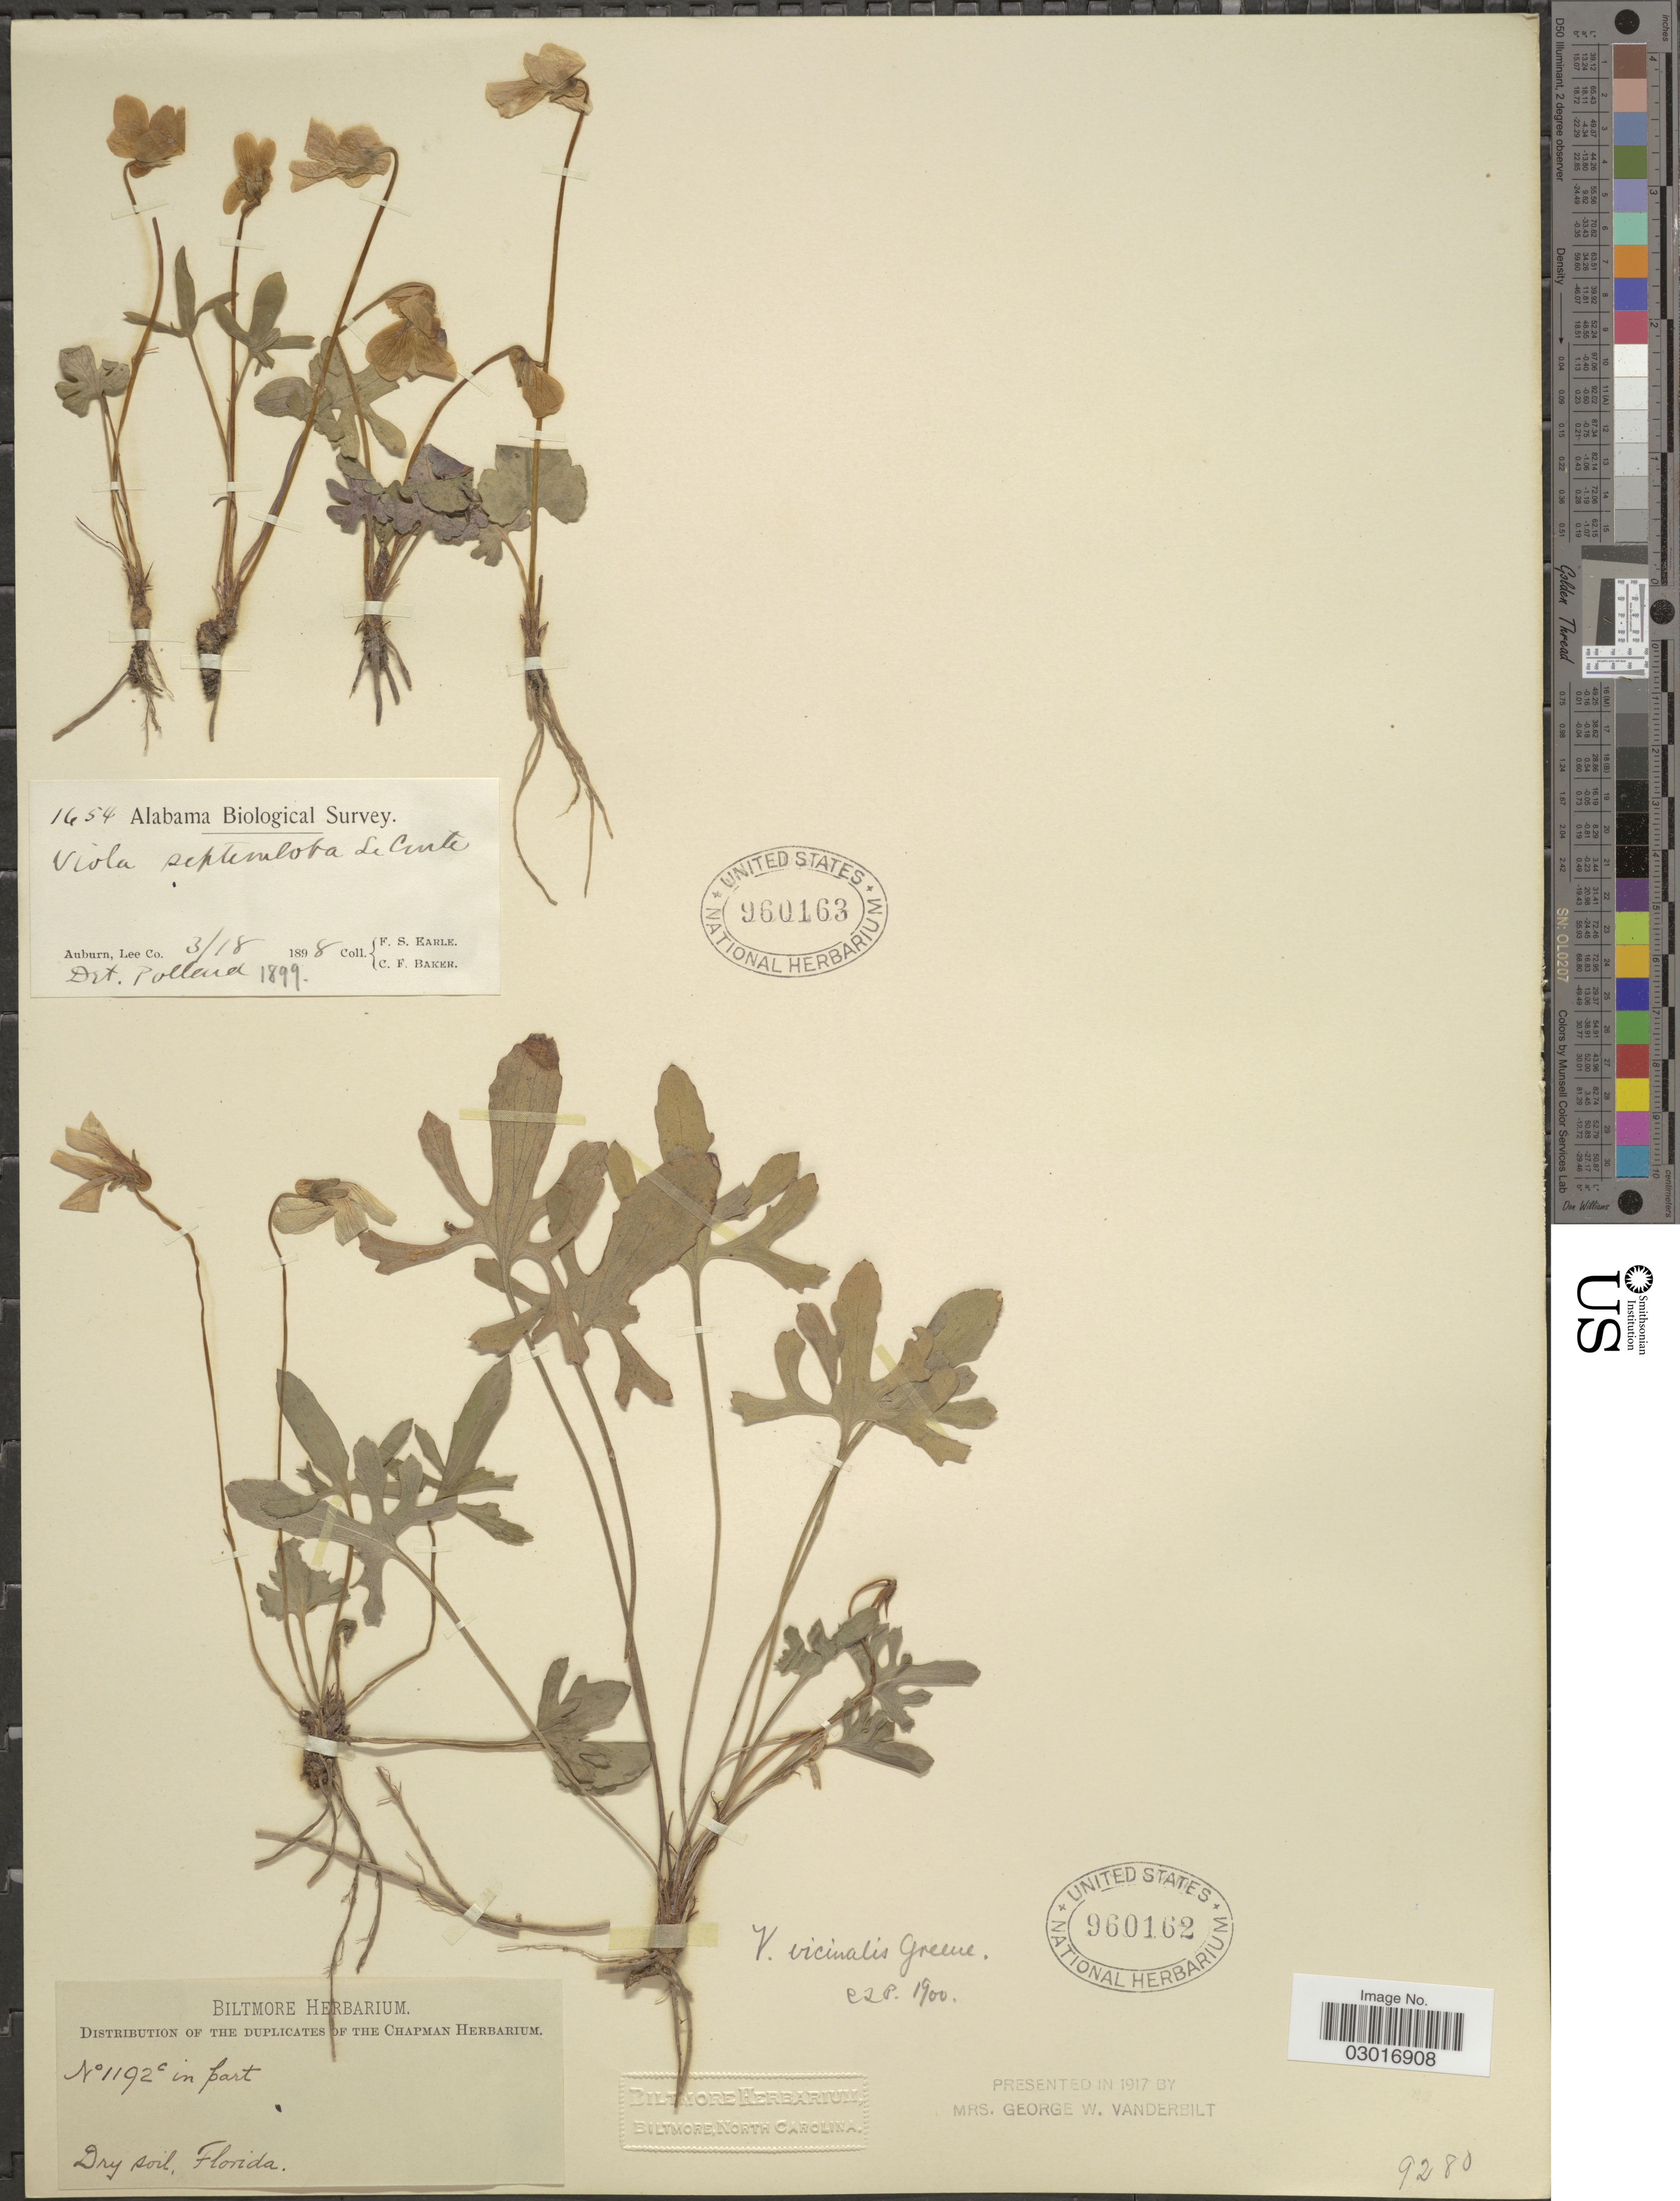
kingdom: Plantae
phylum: Tracheophyta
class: Magnoliopsida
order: Malpighiales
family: Violaceae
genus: Viola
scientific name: Viola septemloba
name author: LeConte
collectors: ex herb. Biltmore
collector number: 1192c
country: United States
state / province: Florida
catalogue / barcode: US 960162